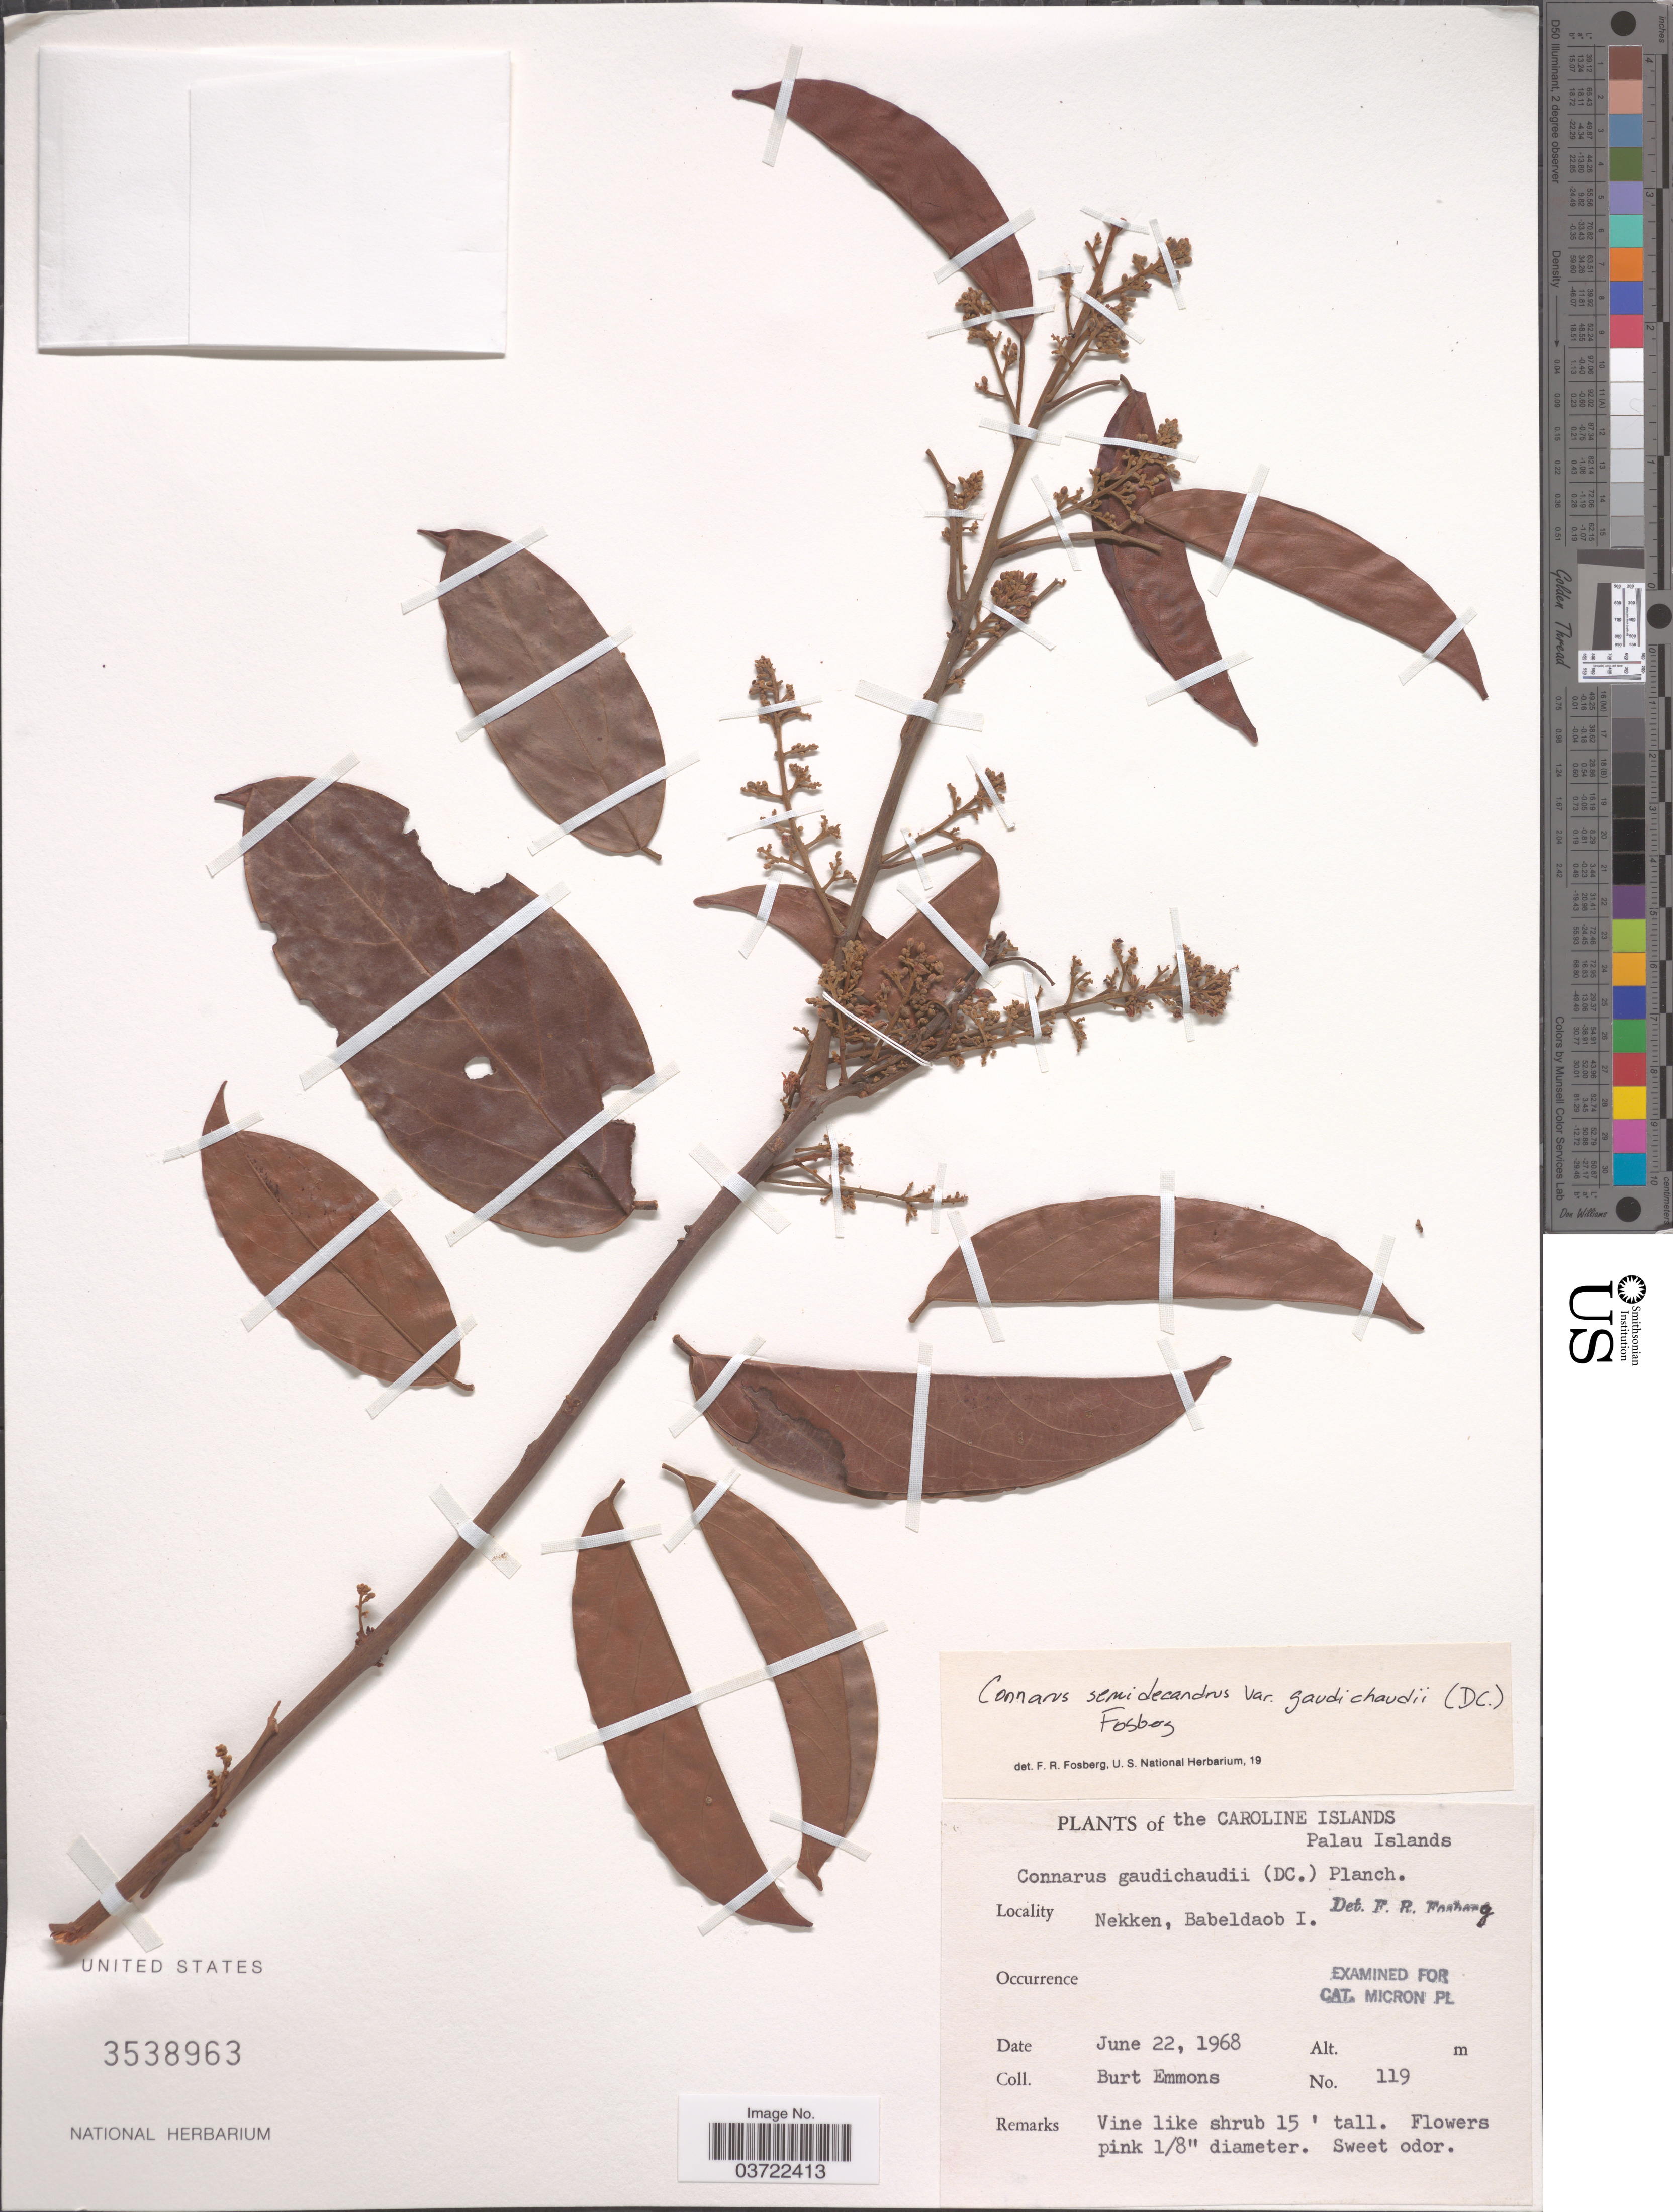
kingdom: Plantae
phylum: Tracheophyta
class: Magnoliopsida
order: Oxalidales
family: Connaraceae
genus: Connarus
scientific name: Connarus semidecandrus var. gaudichaudii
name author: (DC.) Fosberg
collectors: B. Emmons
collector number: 119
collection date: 1968-06-22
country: Palau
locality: Caroline Islands. Palau Islands. Nekken, Babeldaob I.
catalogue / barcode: US 3538963